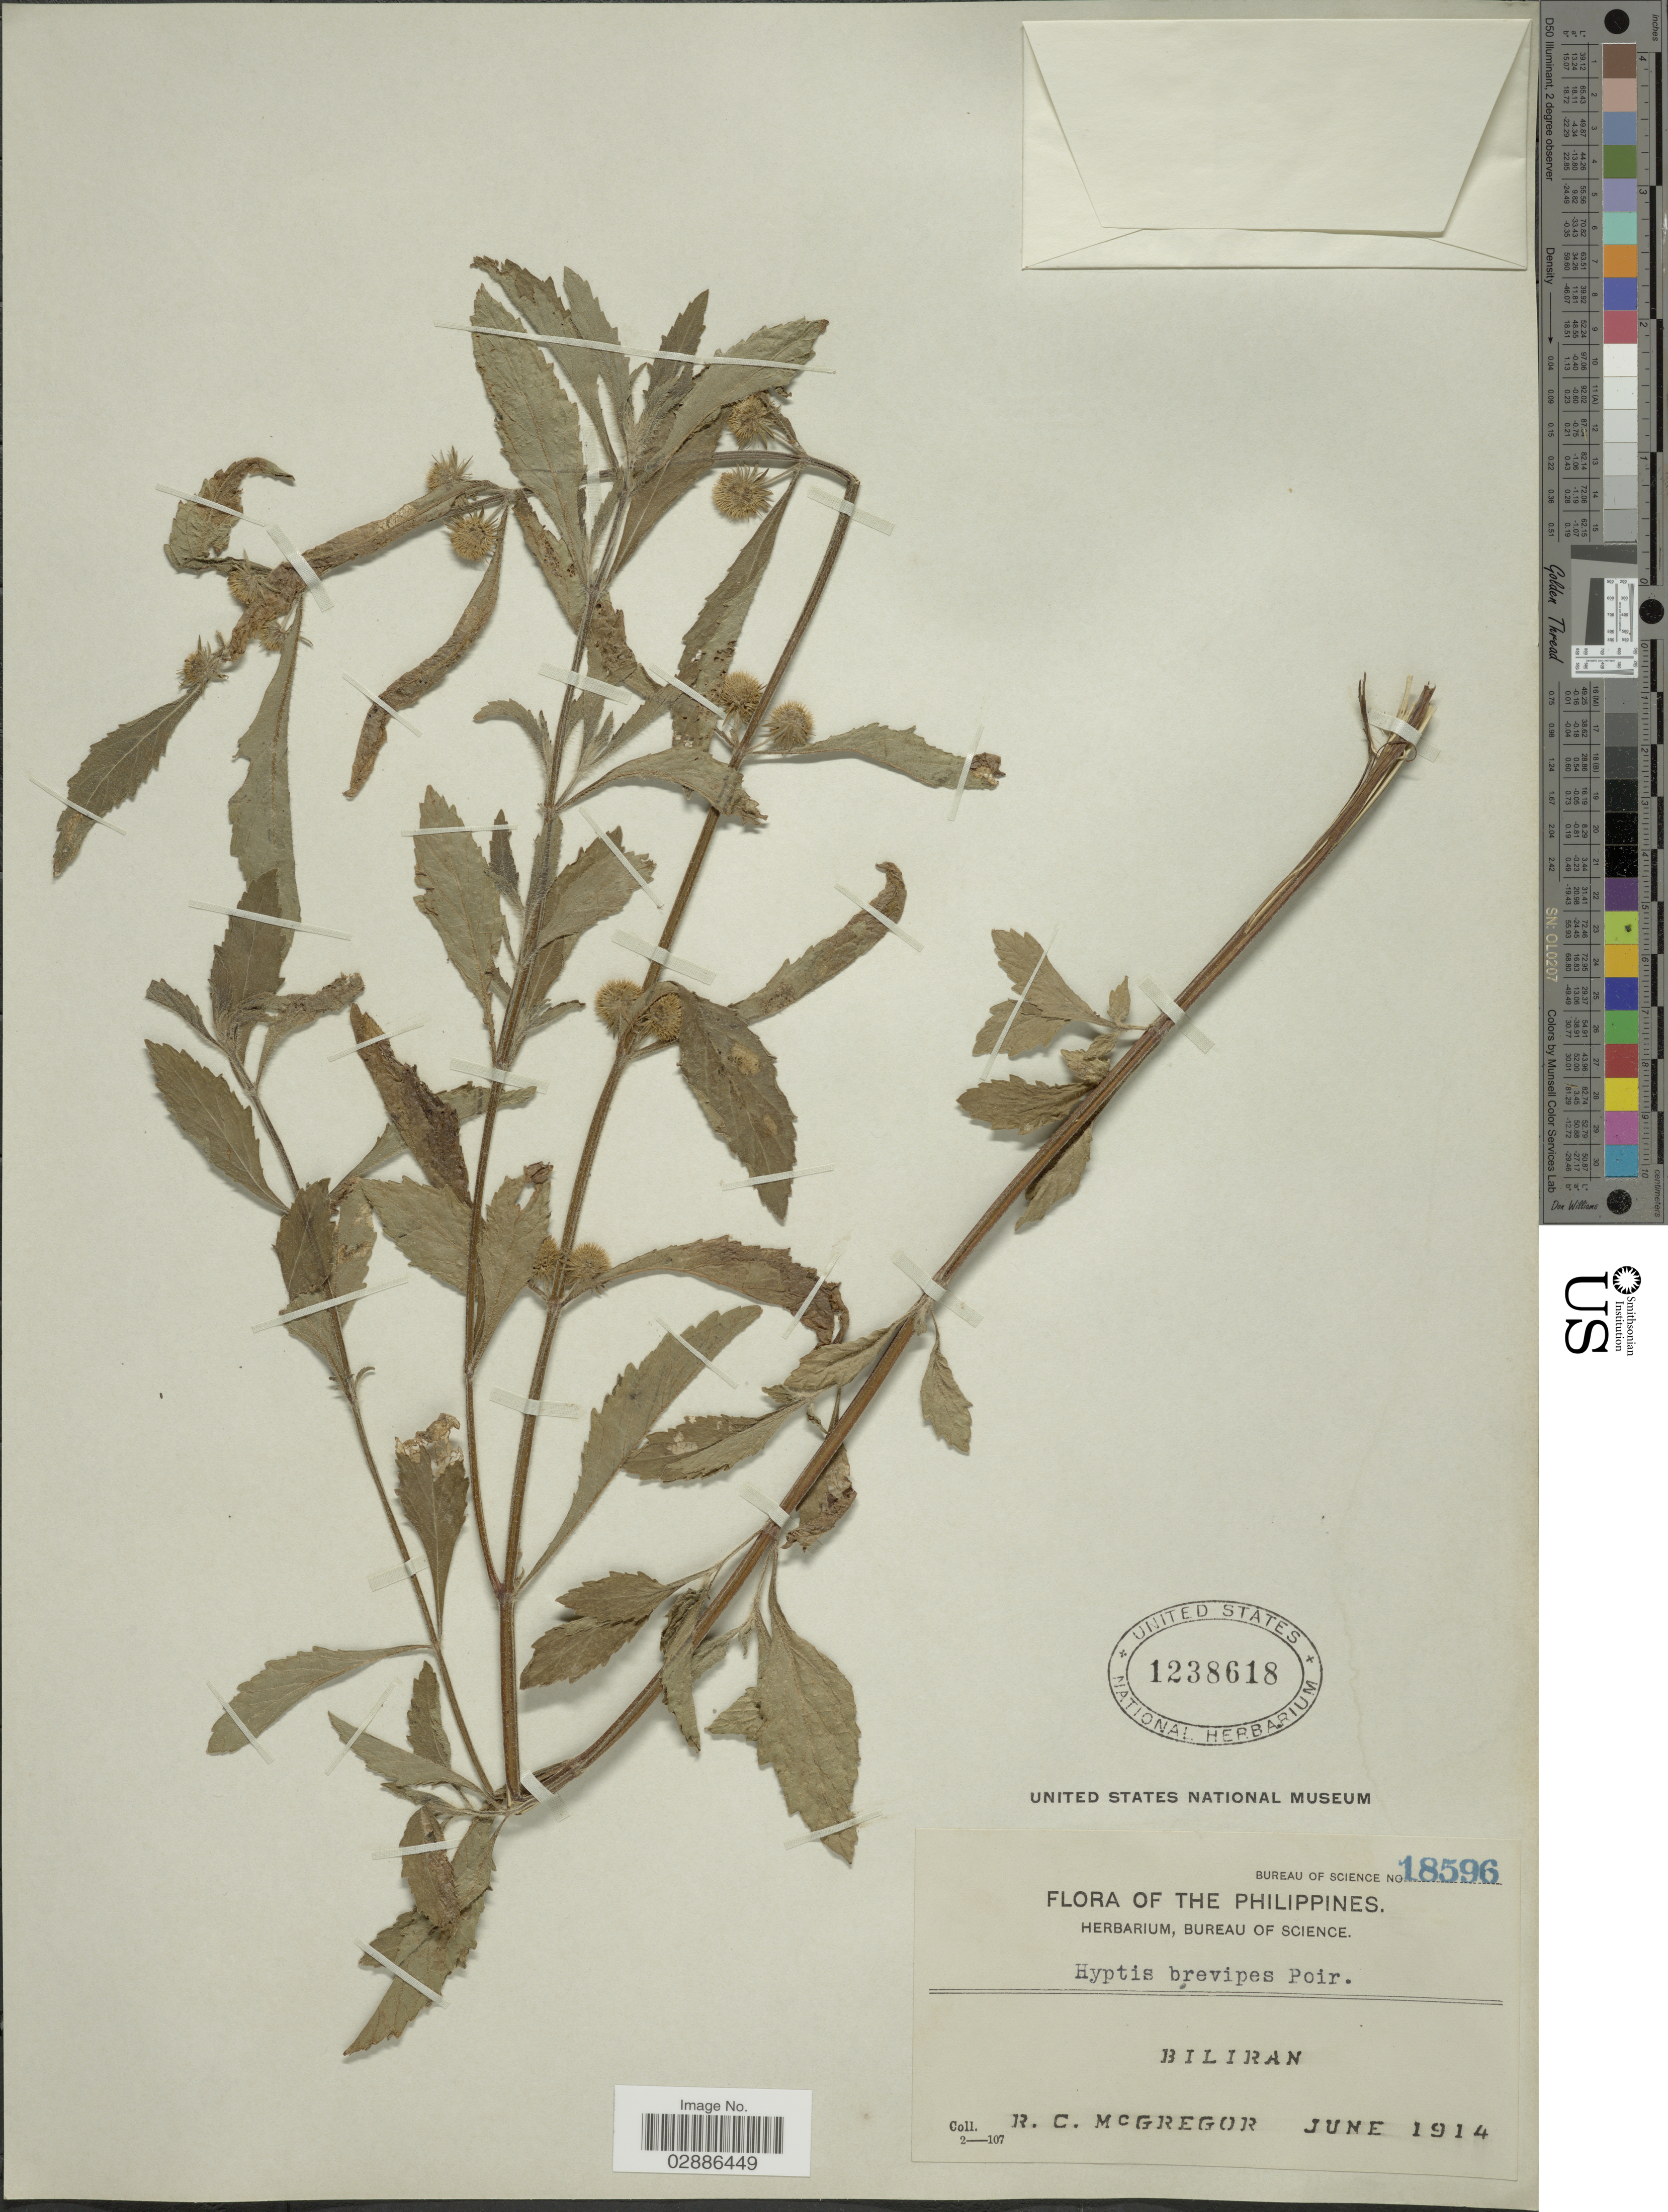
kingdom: Plantae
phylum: Tracheophyta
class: Magnoliopsida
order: Lamiales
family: Lamiaceae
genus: Hyptis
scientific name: Hyptis sp.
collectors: R. C. McGregor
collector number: Bureau of Science 18596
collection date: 1914-06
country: Philippines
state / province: Eastern Visayas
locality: Biliran.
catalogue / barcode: US 1238618